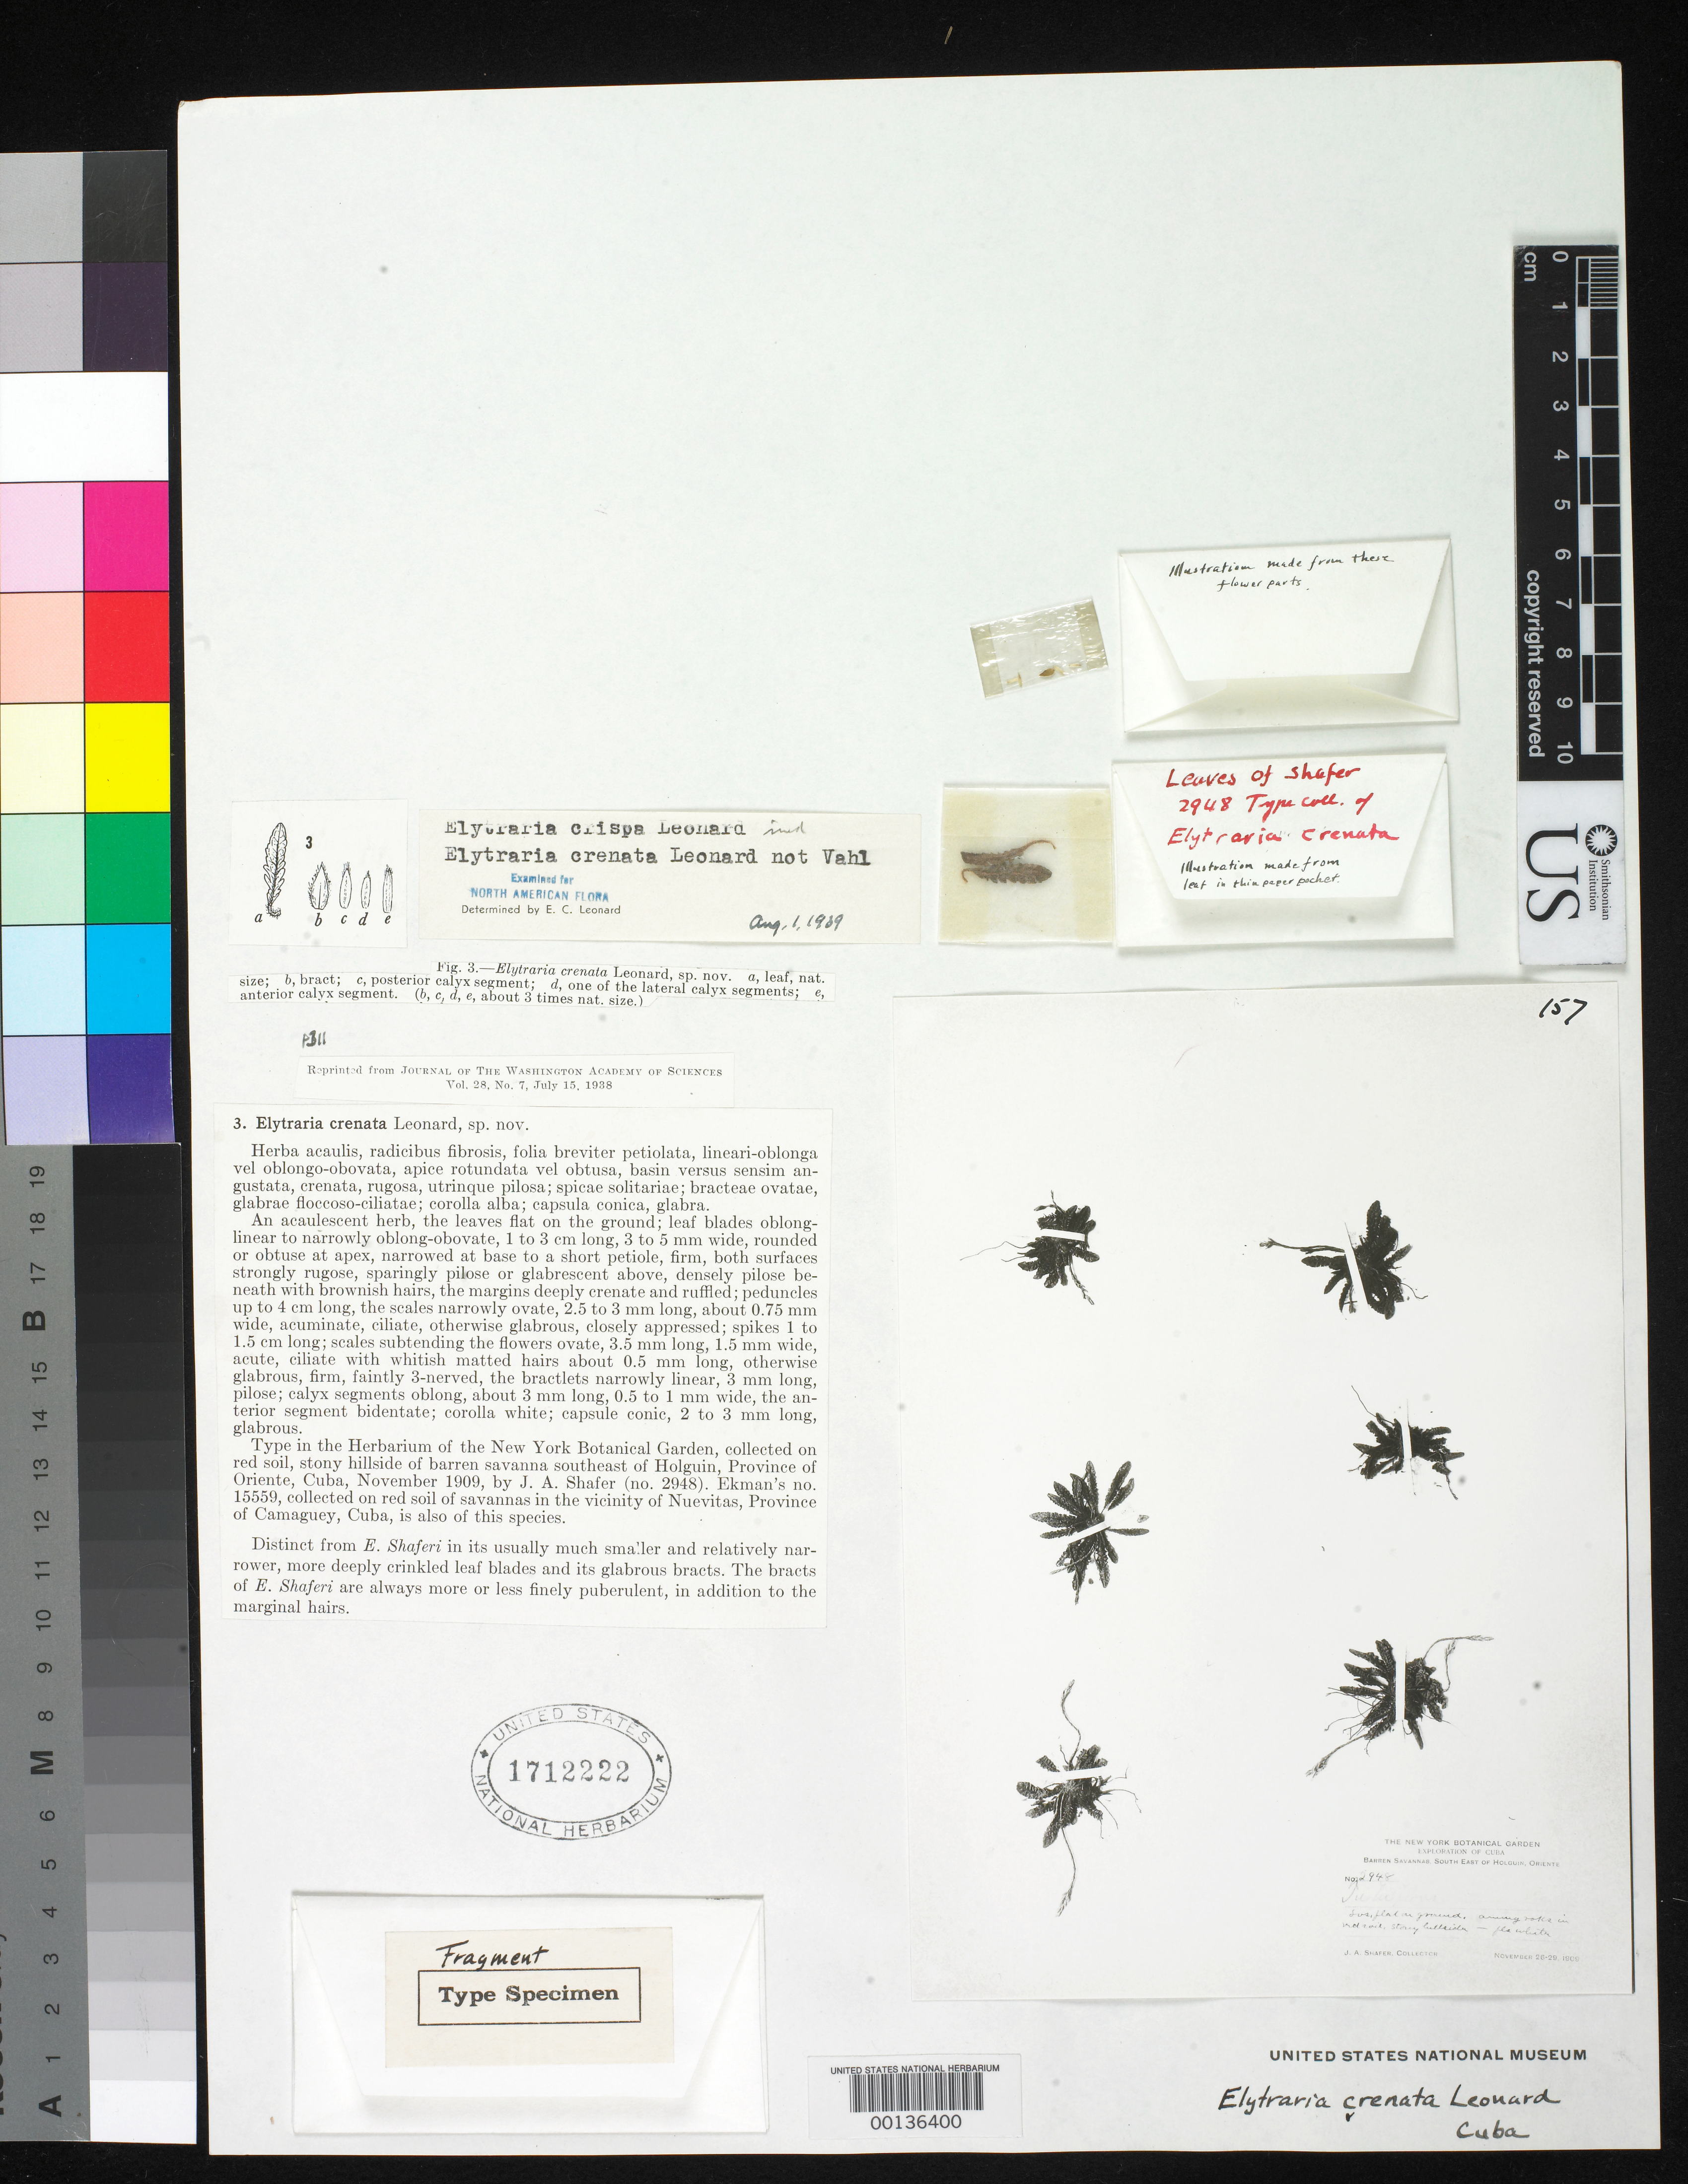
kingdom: Plantae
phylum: Tracheophyta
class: Magnoliopsida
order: Lamiales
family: Acanthaceae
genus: Elytraria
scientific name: Elytraria crenata Leonard, nom. illeg.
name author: Leonard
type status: Isotype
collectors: J. A. Shafer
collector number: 2948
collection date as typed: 26 Nov 1909 to 29 Nov 1909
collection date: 1909-11-26/1909-11-29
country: Cuba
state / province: Camagüey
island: Greater Antilles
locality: Nuevitas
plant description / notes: Fragmentary material and photograph of (holotype) specimen ex herb. NY.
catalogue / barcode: US 1712222